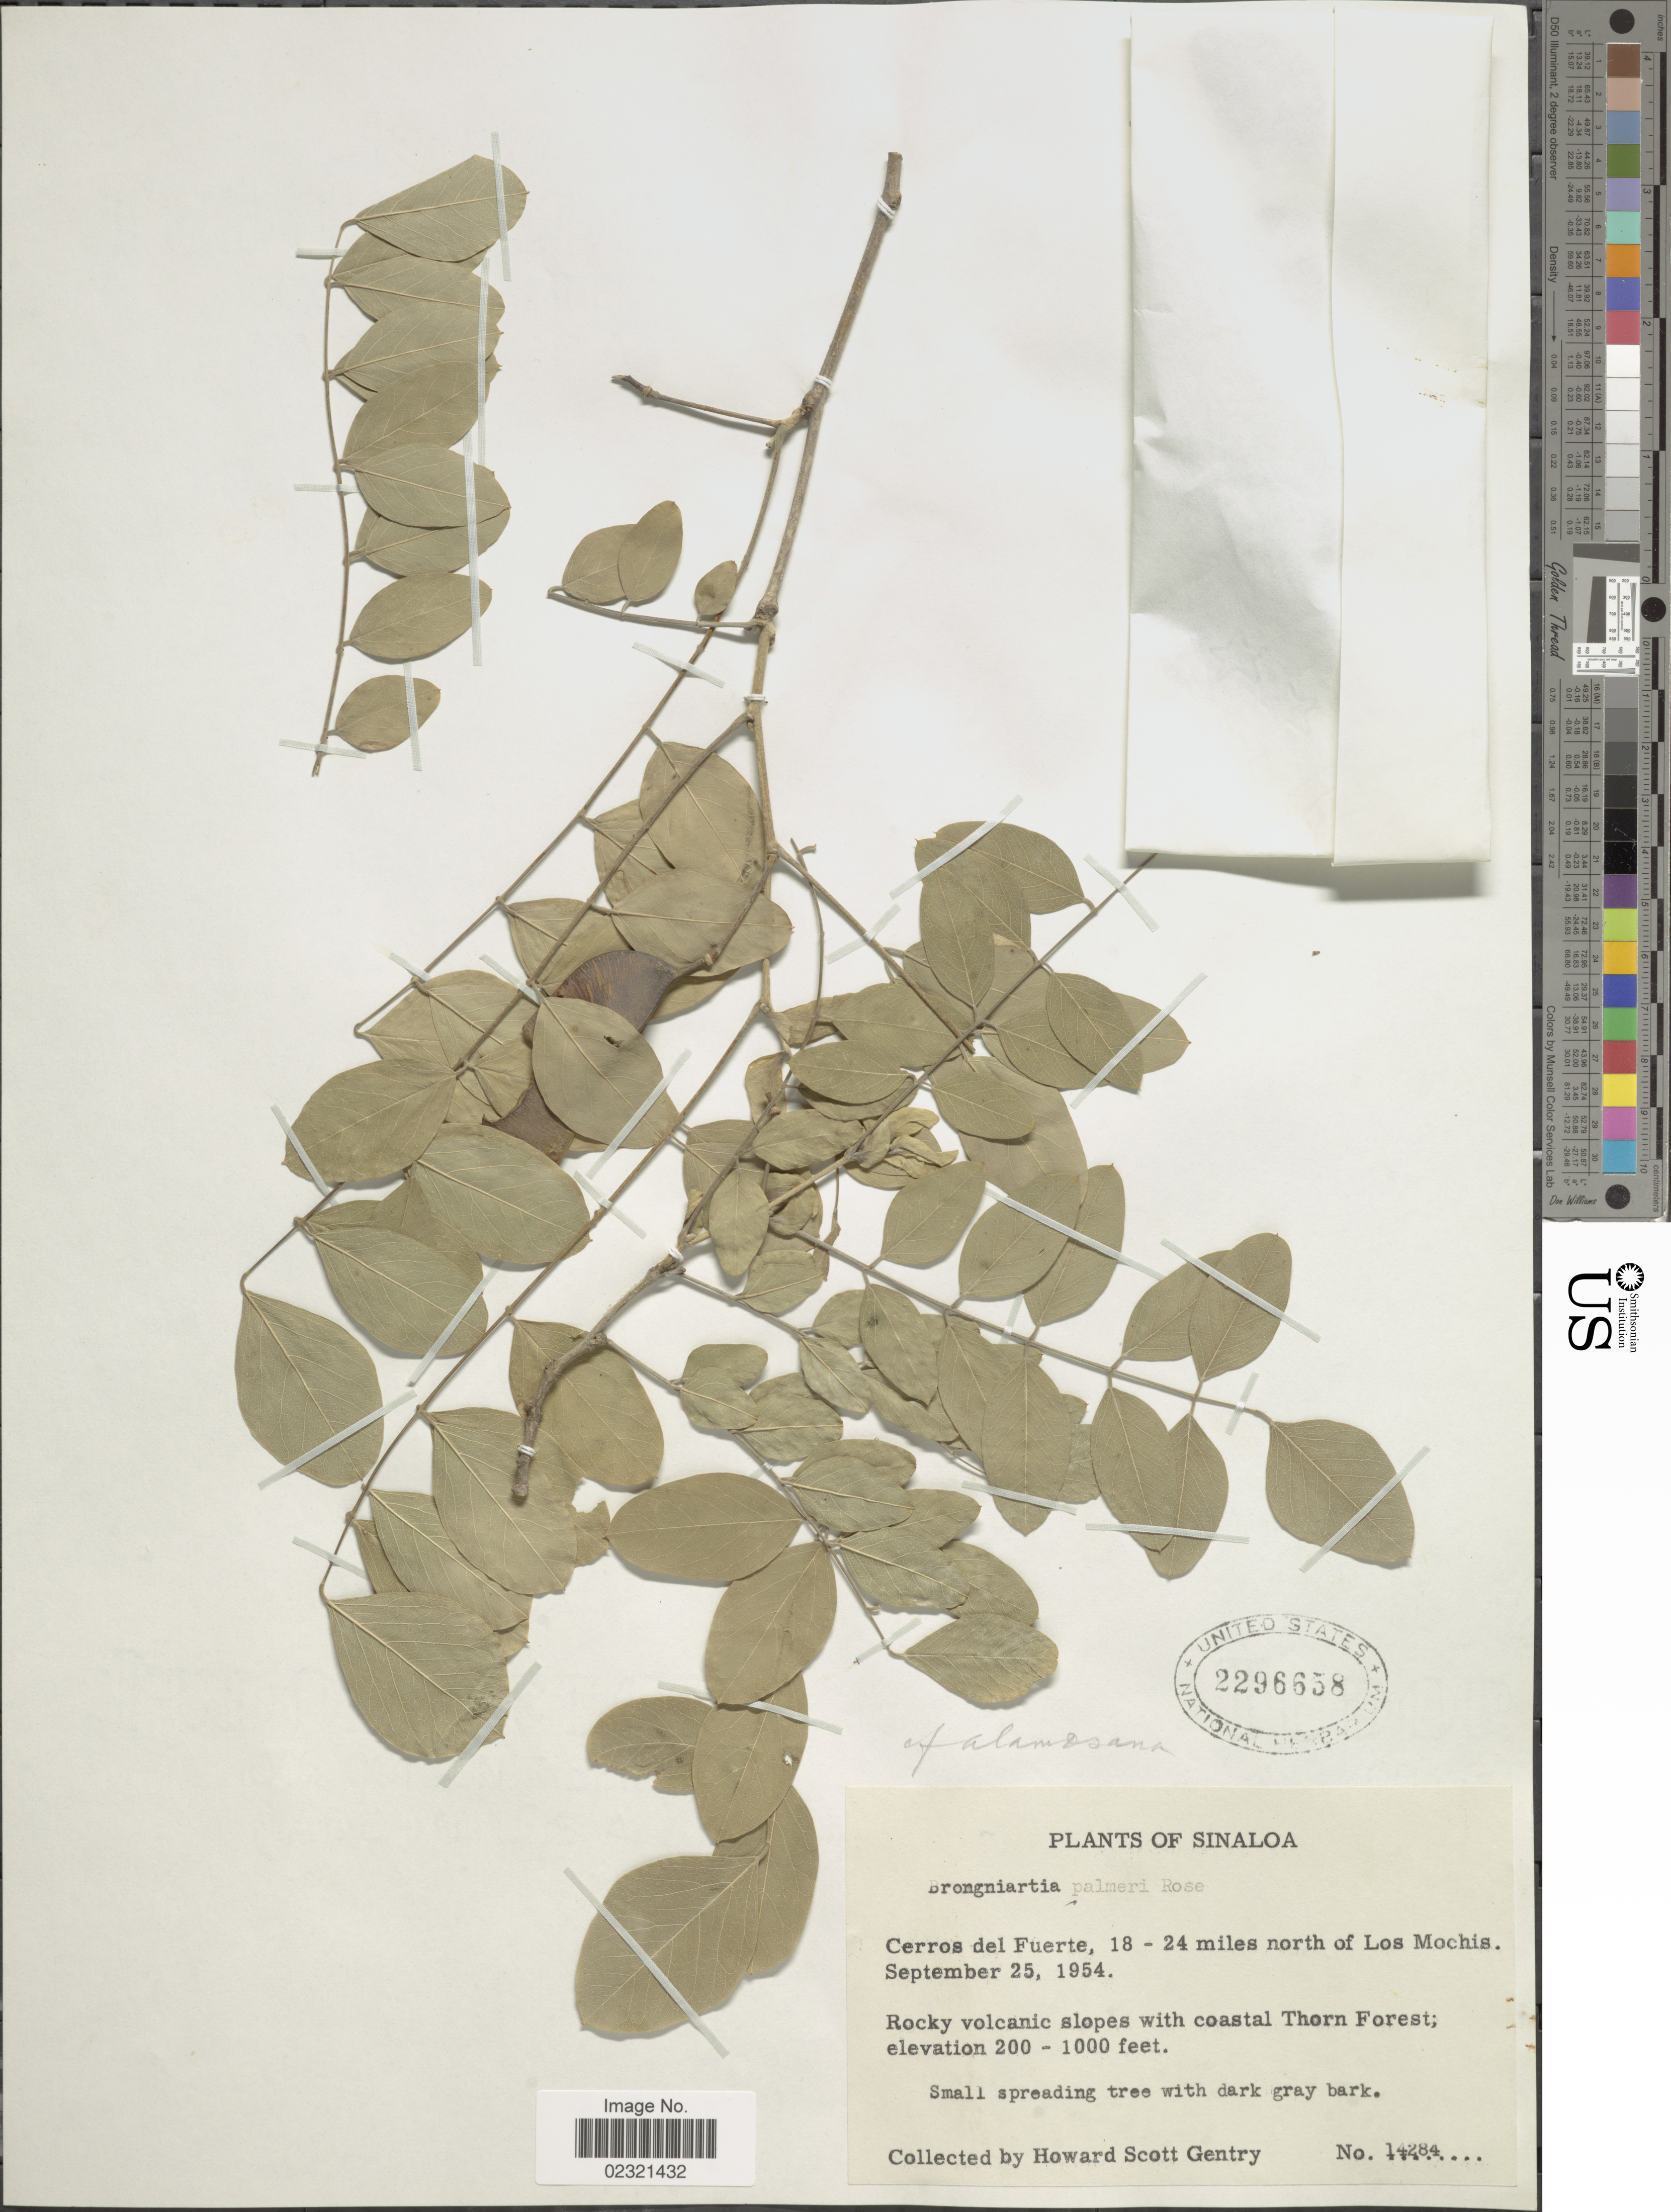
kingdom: Plantae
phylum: Tracheophyta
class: Magnoliopsida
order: Fabales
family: Fabaceae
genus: Brongniartia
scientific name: Brongniartia palmeri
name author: Rose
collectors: H. S. Gentry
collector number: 14284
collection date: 1954-09-25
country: Mexico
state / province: Sinaloa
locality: Cerros del Fuerte, 18-24 miles north of Los Mochis.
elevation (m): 61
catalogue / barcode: US 2296658